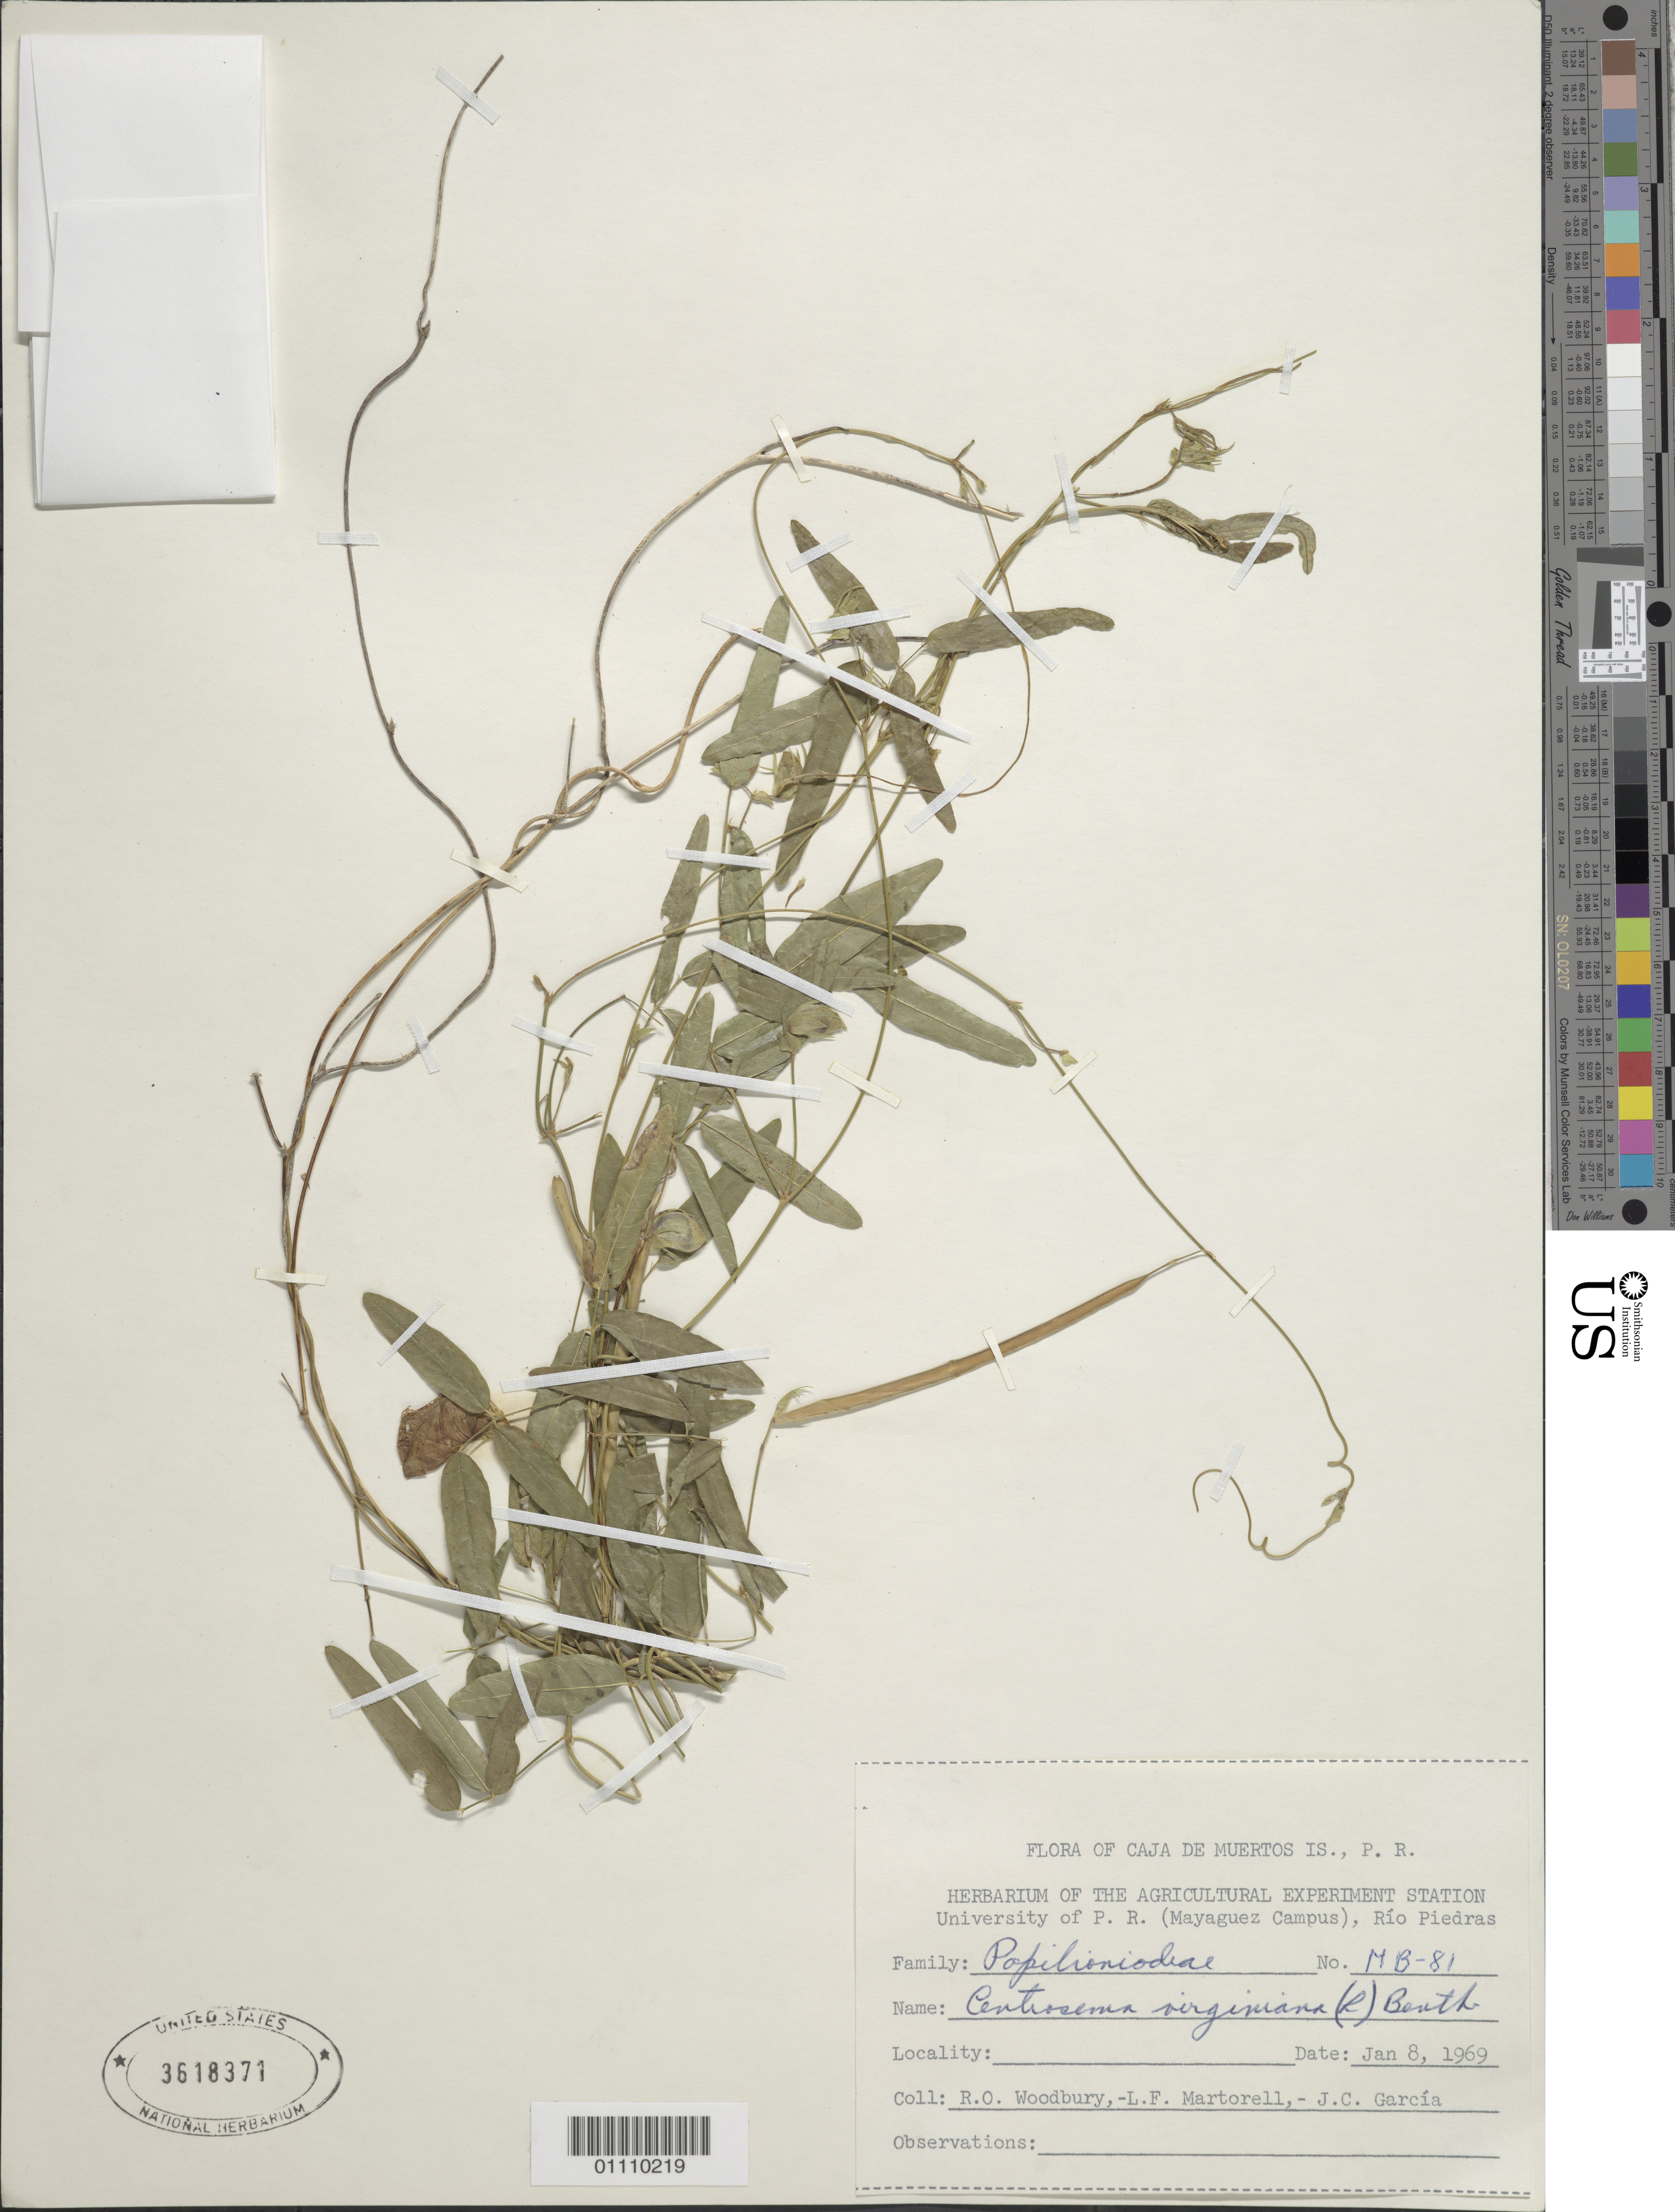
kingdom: Plantae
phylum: Tracheophyta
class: Magnoliopsida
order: Fabales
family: Fabaceae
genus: Centrosema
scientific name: Centrosema virginianum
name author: (L.) Benth.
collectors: R. O. Woodbury, L. Martorell & J. García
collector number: MB-81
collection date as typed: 08 Jan 1969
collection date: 1969-01-08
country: Puerto Rico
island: Caja de Muertos I.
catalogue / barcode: US 3618371